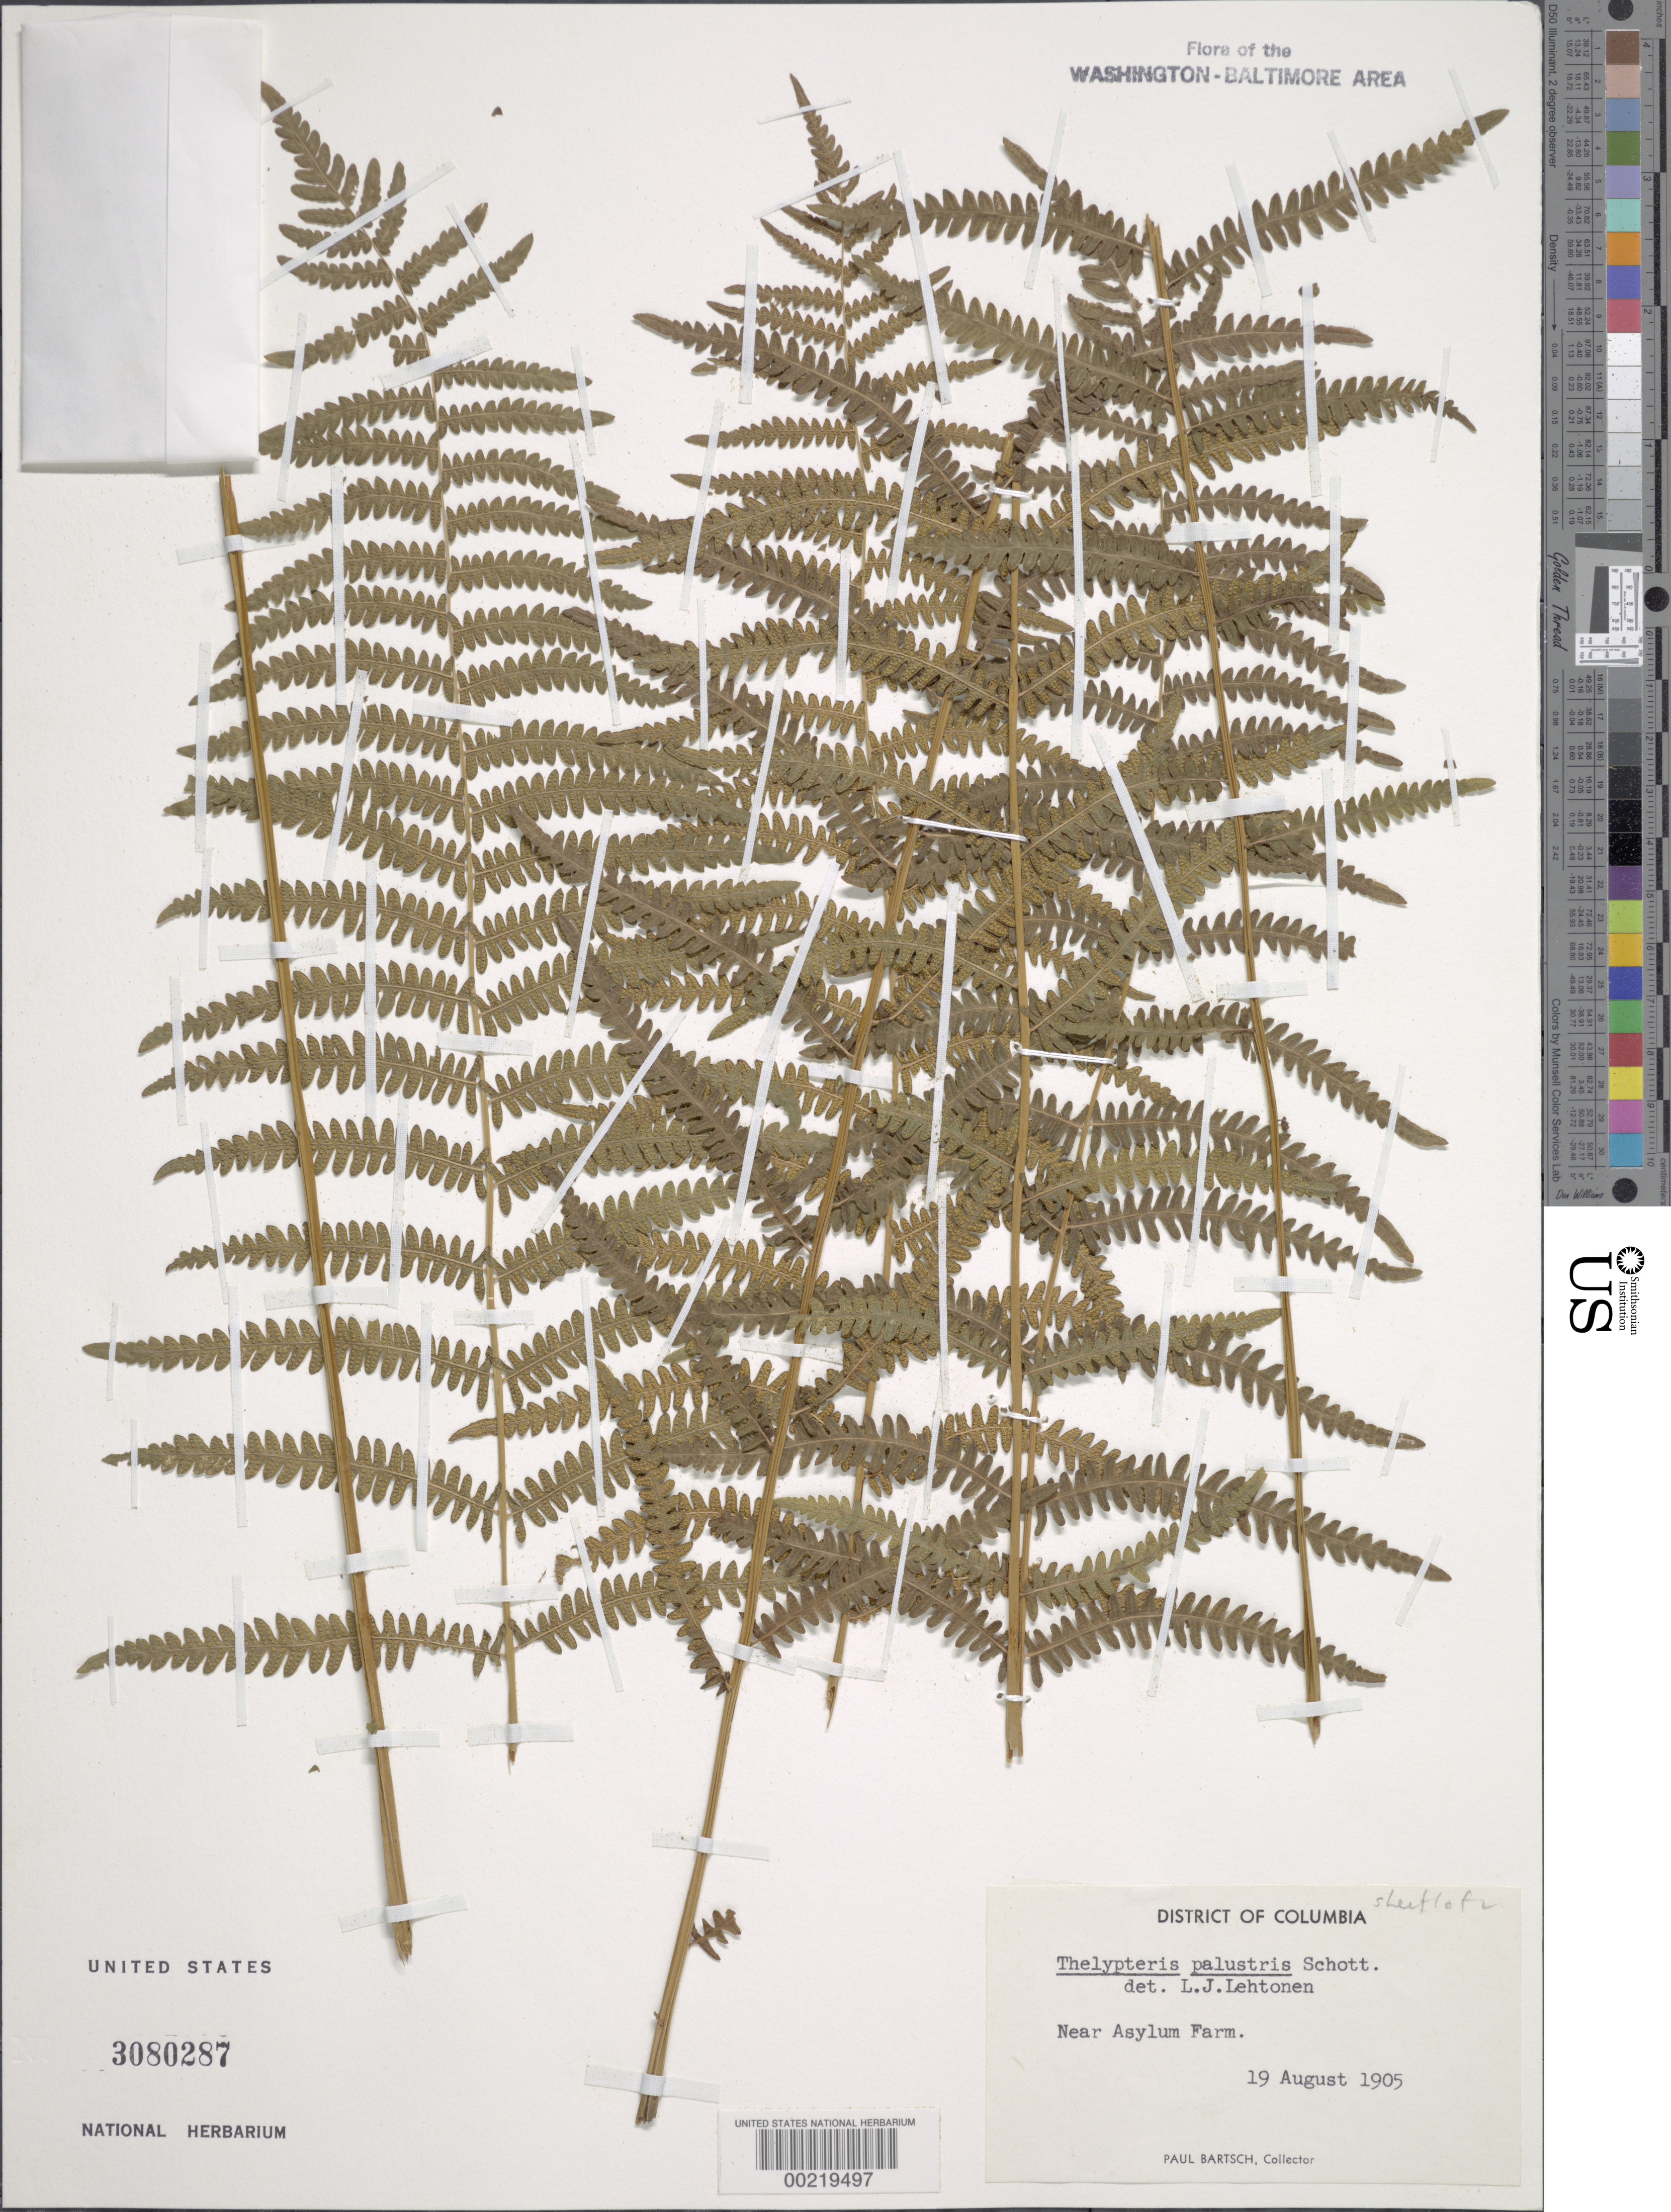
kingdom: Plantae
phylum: Tracheophyta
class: Polypodiopsida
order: Polypodiales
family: Thelypteridaceae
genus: Thelypteris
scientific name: Thelypteris palustris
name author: (Salisb.) Schott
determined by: Lehtonen, L.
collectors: P. Bartsch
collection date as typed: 19 Aug 1905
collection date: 1905-08-19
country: United States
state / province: District of Columbia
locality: Near Asylum Farm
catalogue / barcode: US 3080287